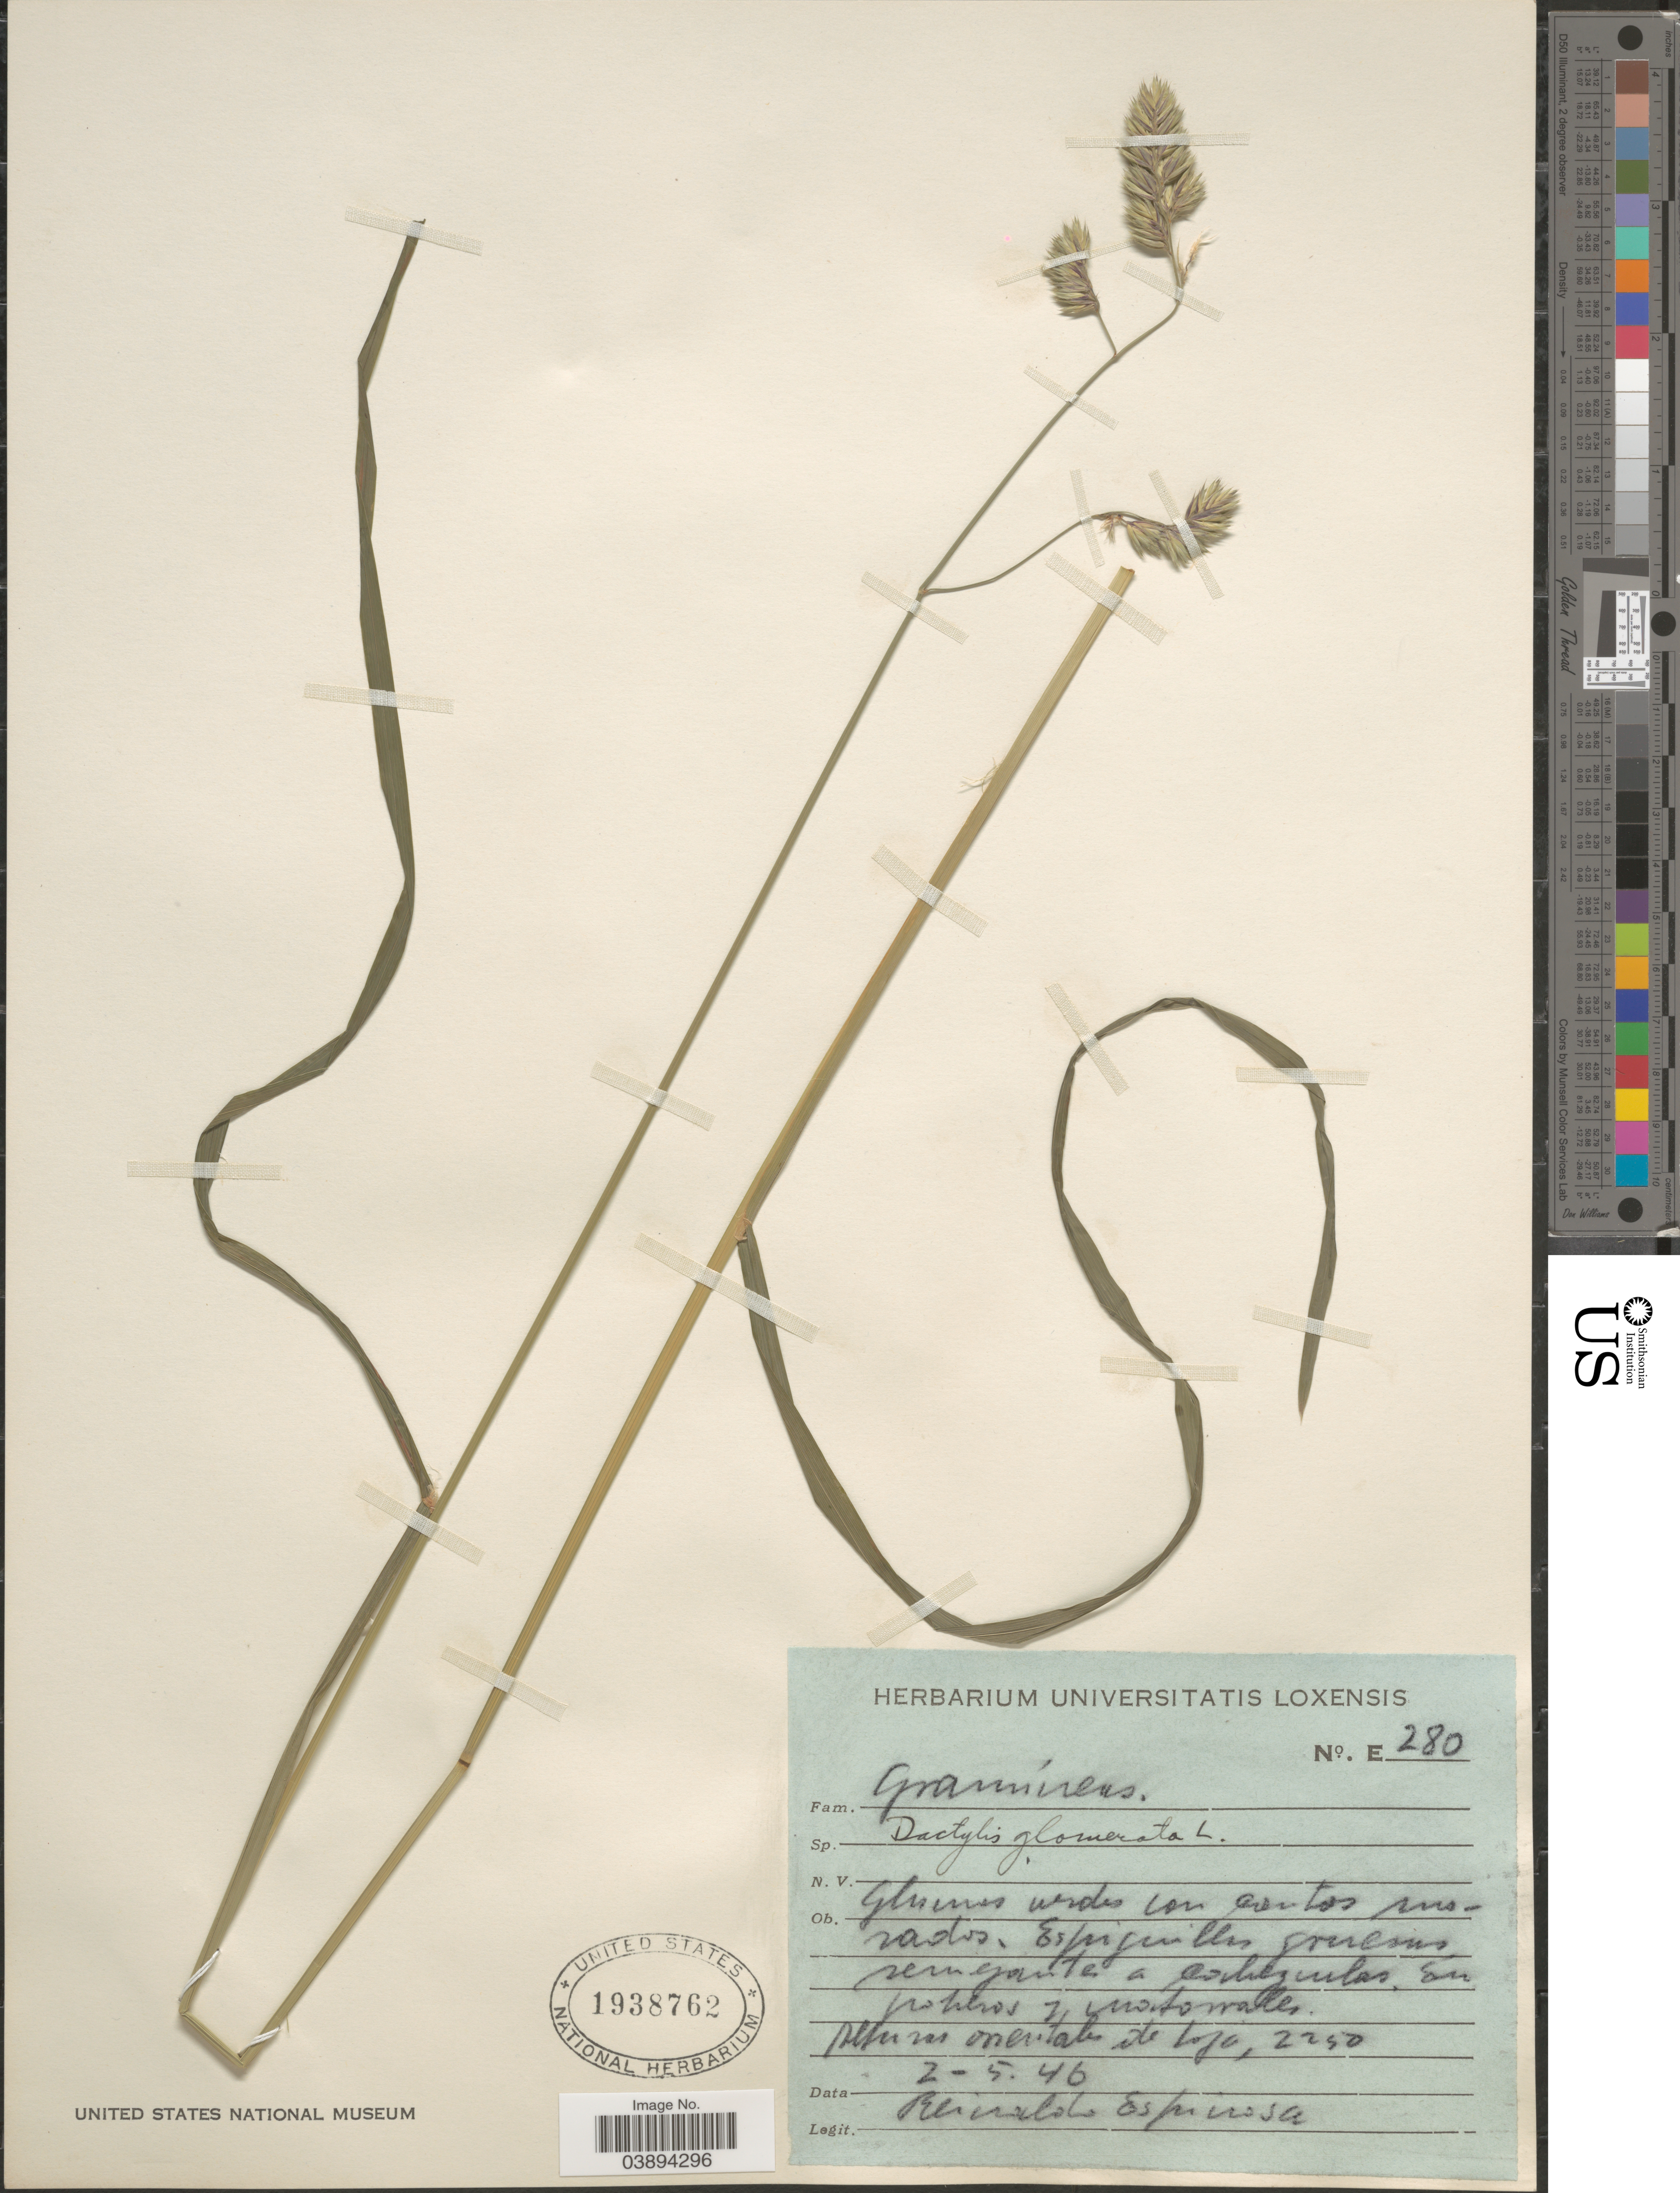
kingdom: Plantae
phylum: Tracheophyta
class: Liliopsida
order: Poales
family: Poaceae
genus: Dactylis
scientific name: Dactylis glomerata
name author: L.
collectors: R. Espinosa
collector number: E 280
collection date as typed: Transcribed d/m/y: 2/5/46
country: Ecuador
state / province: Loja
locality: Alturas orientales de Loja.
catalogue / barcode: US 1938762